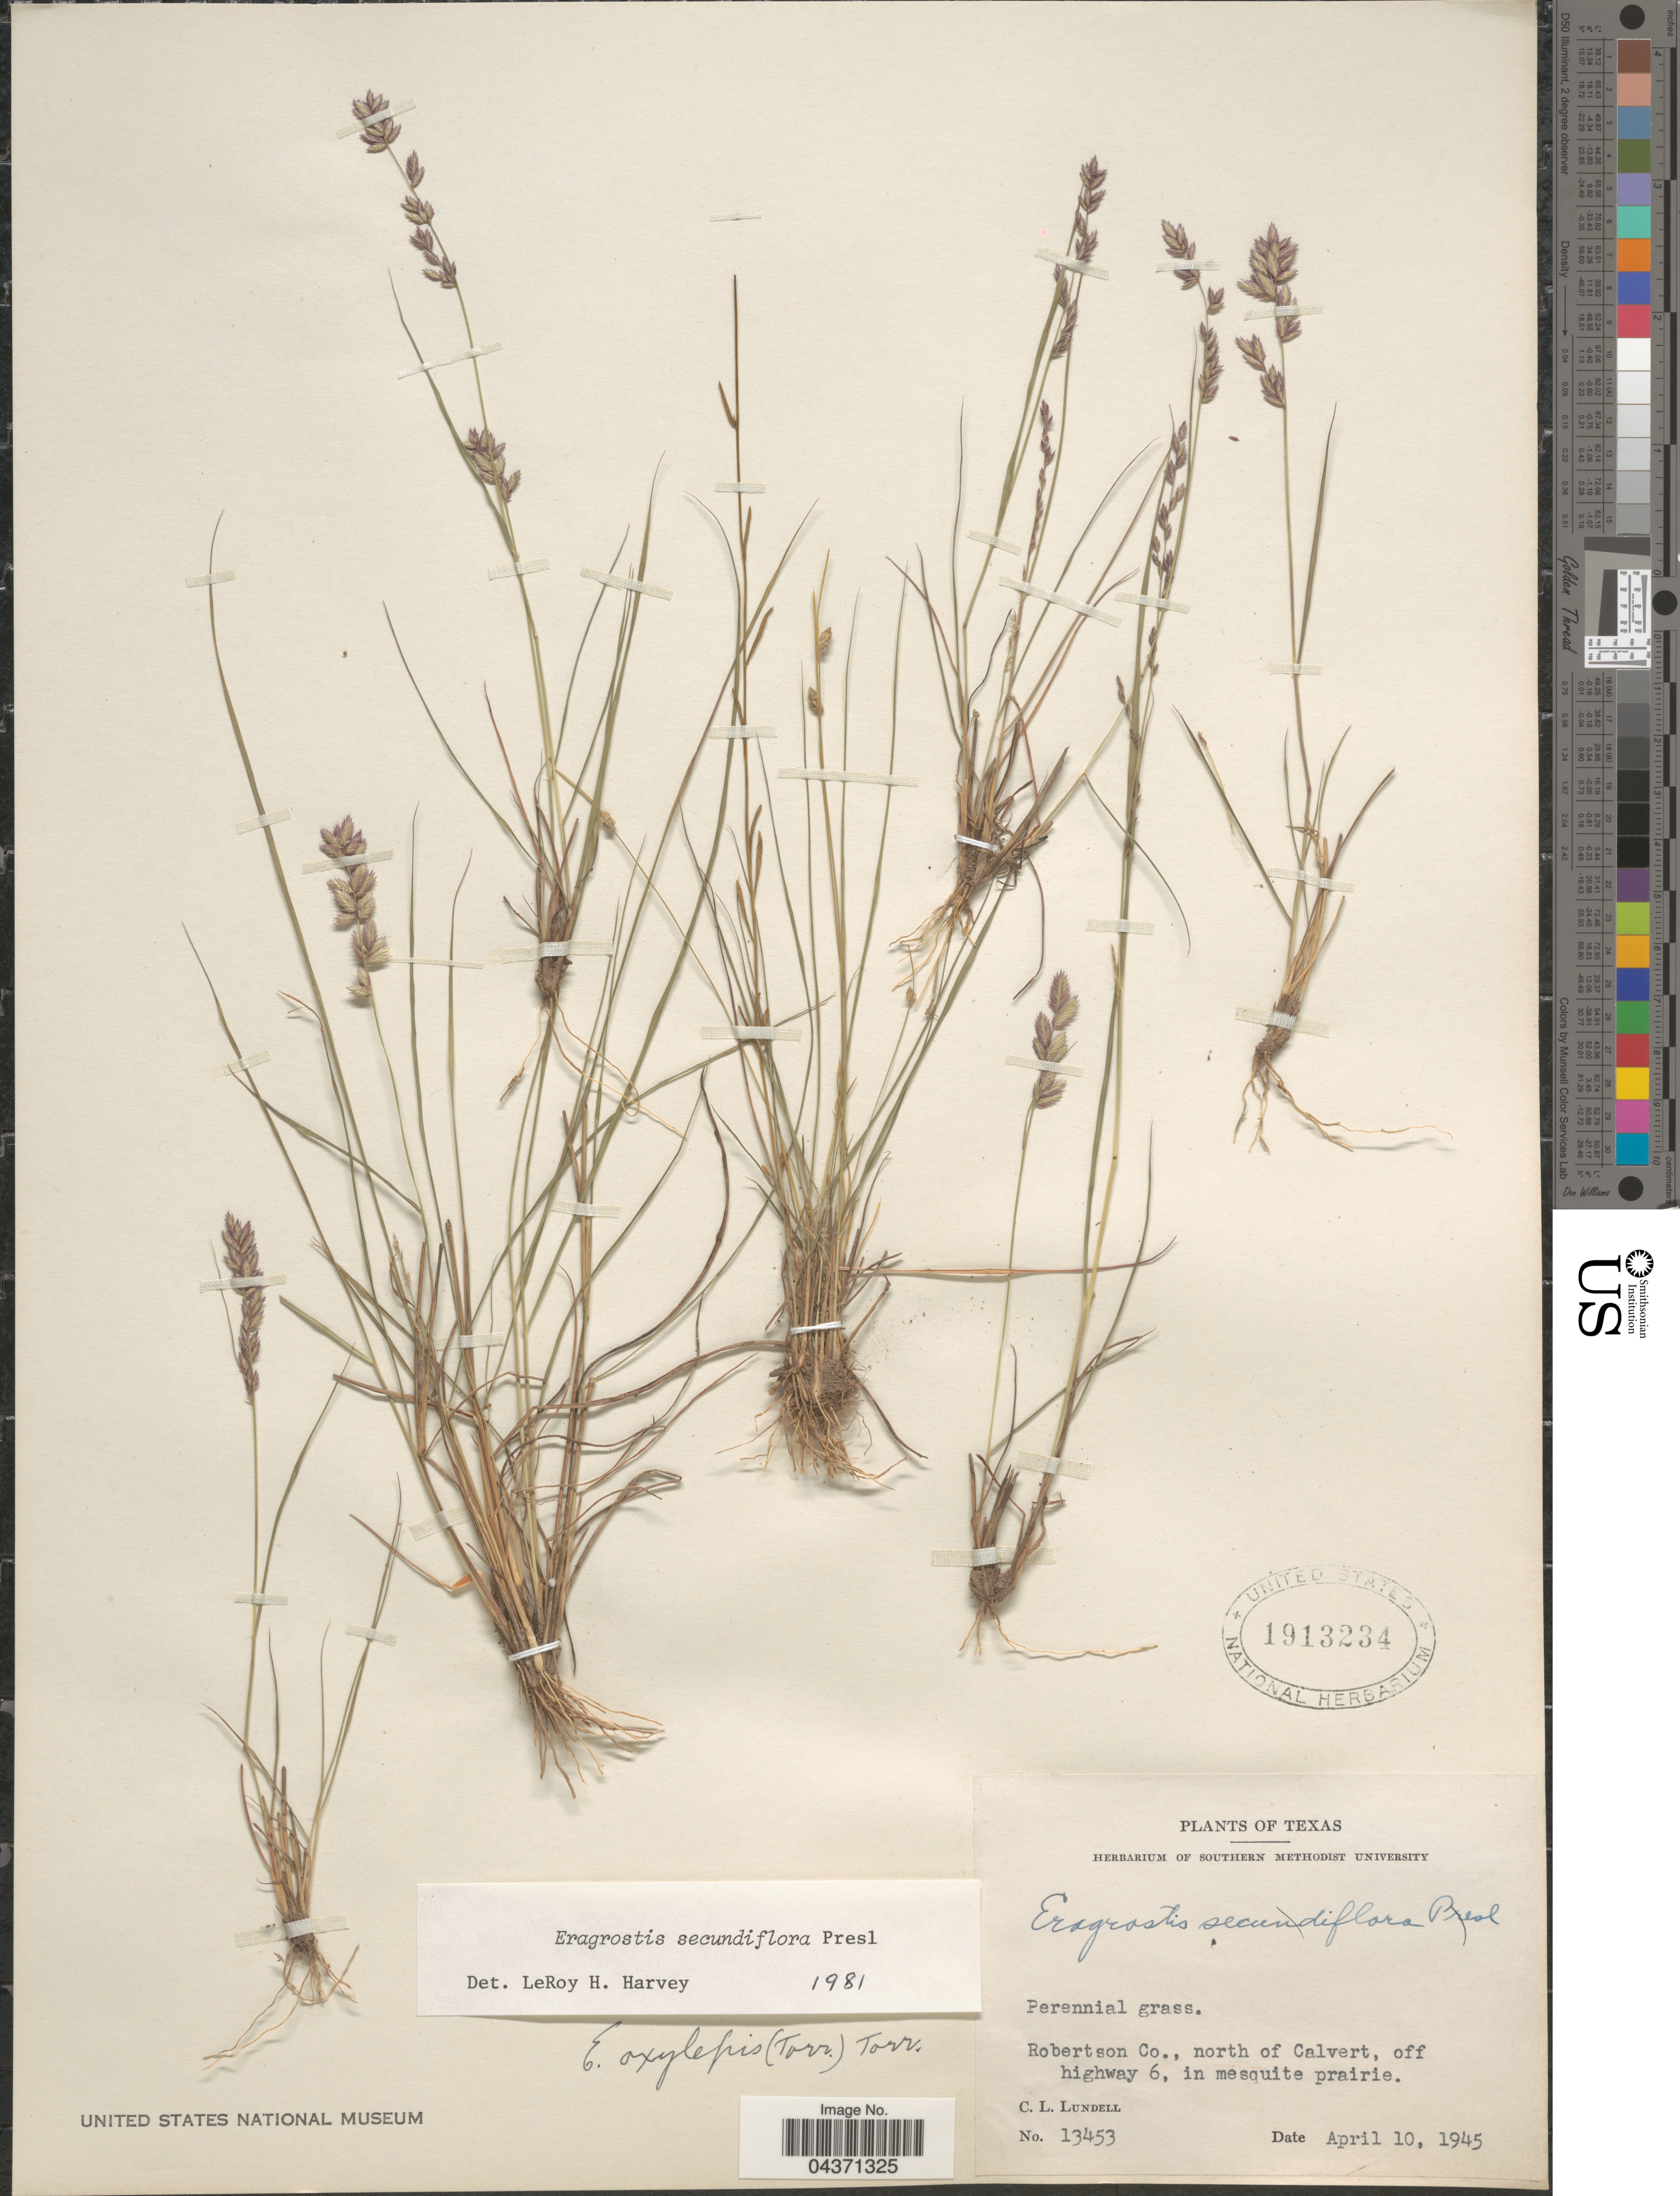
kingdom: Plantae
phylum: Tracheophyta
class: Liliopsida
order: Poales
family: Poaceae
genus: Eragrostis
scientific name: Eragrostis secundiflora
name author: J. Presl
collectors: C. L. Lundell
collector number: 13453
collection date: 1945-04-10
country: United States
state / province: Texas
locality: Robertson Co., north of Calvert, off highway 6, in mesquite prairie.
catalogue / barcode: US 1913234